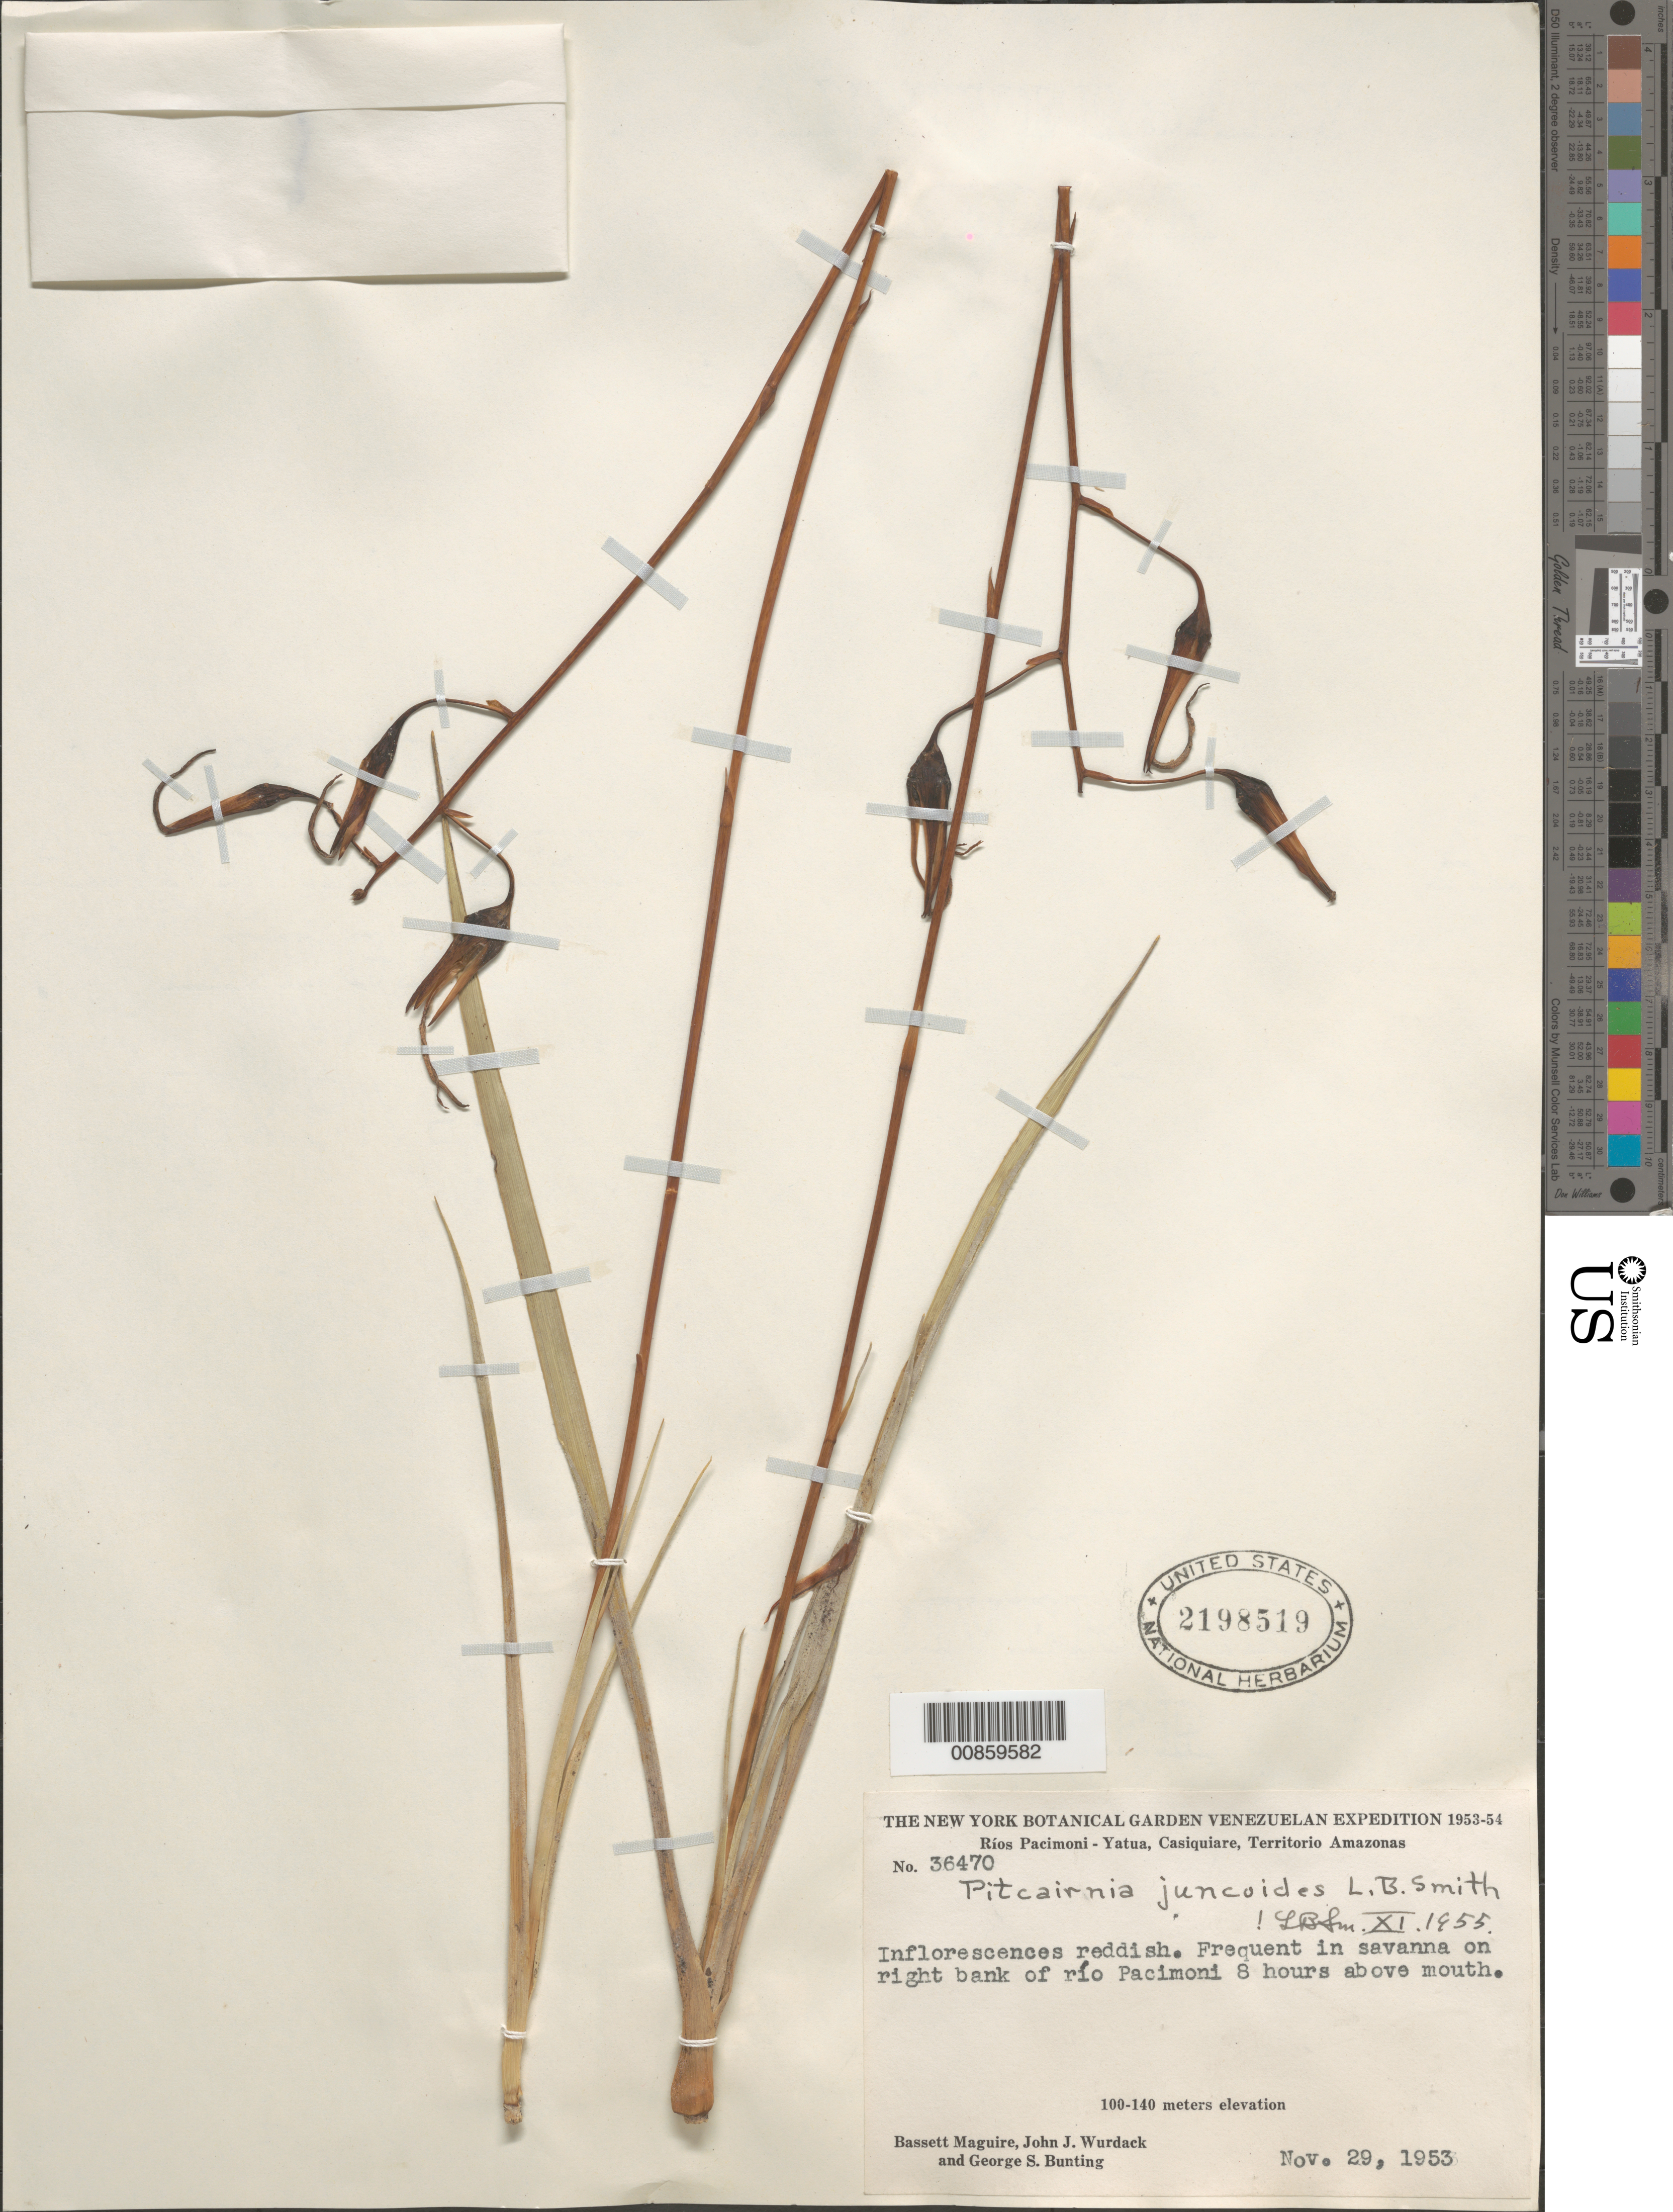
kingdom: Plantae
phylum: Tracheophyta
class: Liliopsida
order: Poales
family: Bromeliaceae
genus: Pitcairnia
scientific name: Pitcairnia juncoides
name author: L.B. Sm.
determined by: Smith, Lyman B., (US), NMNH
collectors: B. Maguire, J. J. Wurdack & G. S. Bunting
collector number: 36470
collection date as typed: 29-Nov-53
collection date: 1953-11-29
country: Venezuela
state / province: Amazonas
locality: Río Yatua, Ríos Pacimoni - Yatua, Casiquiare; 8 hours above mouth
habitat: Savanna on right bank of Rio Pacimoni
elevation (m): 100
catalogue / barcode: US 2198519